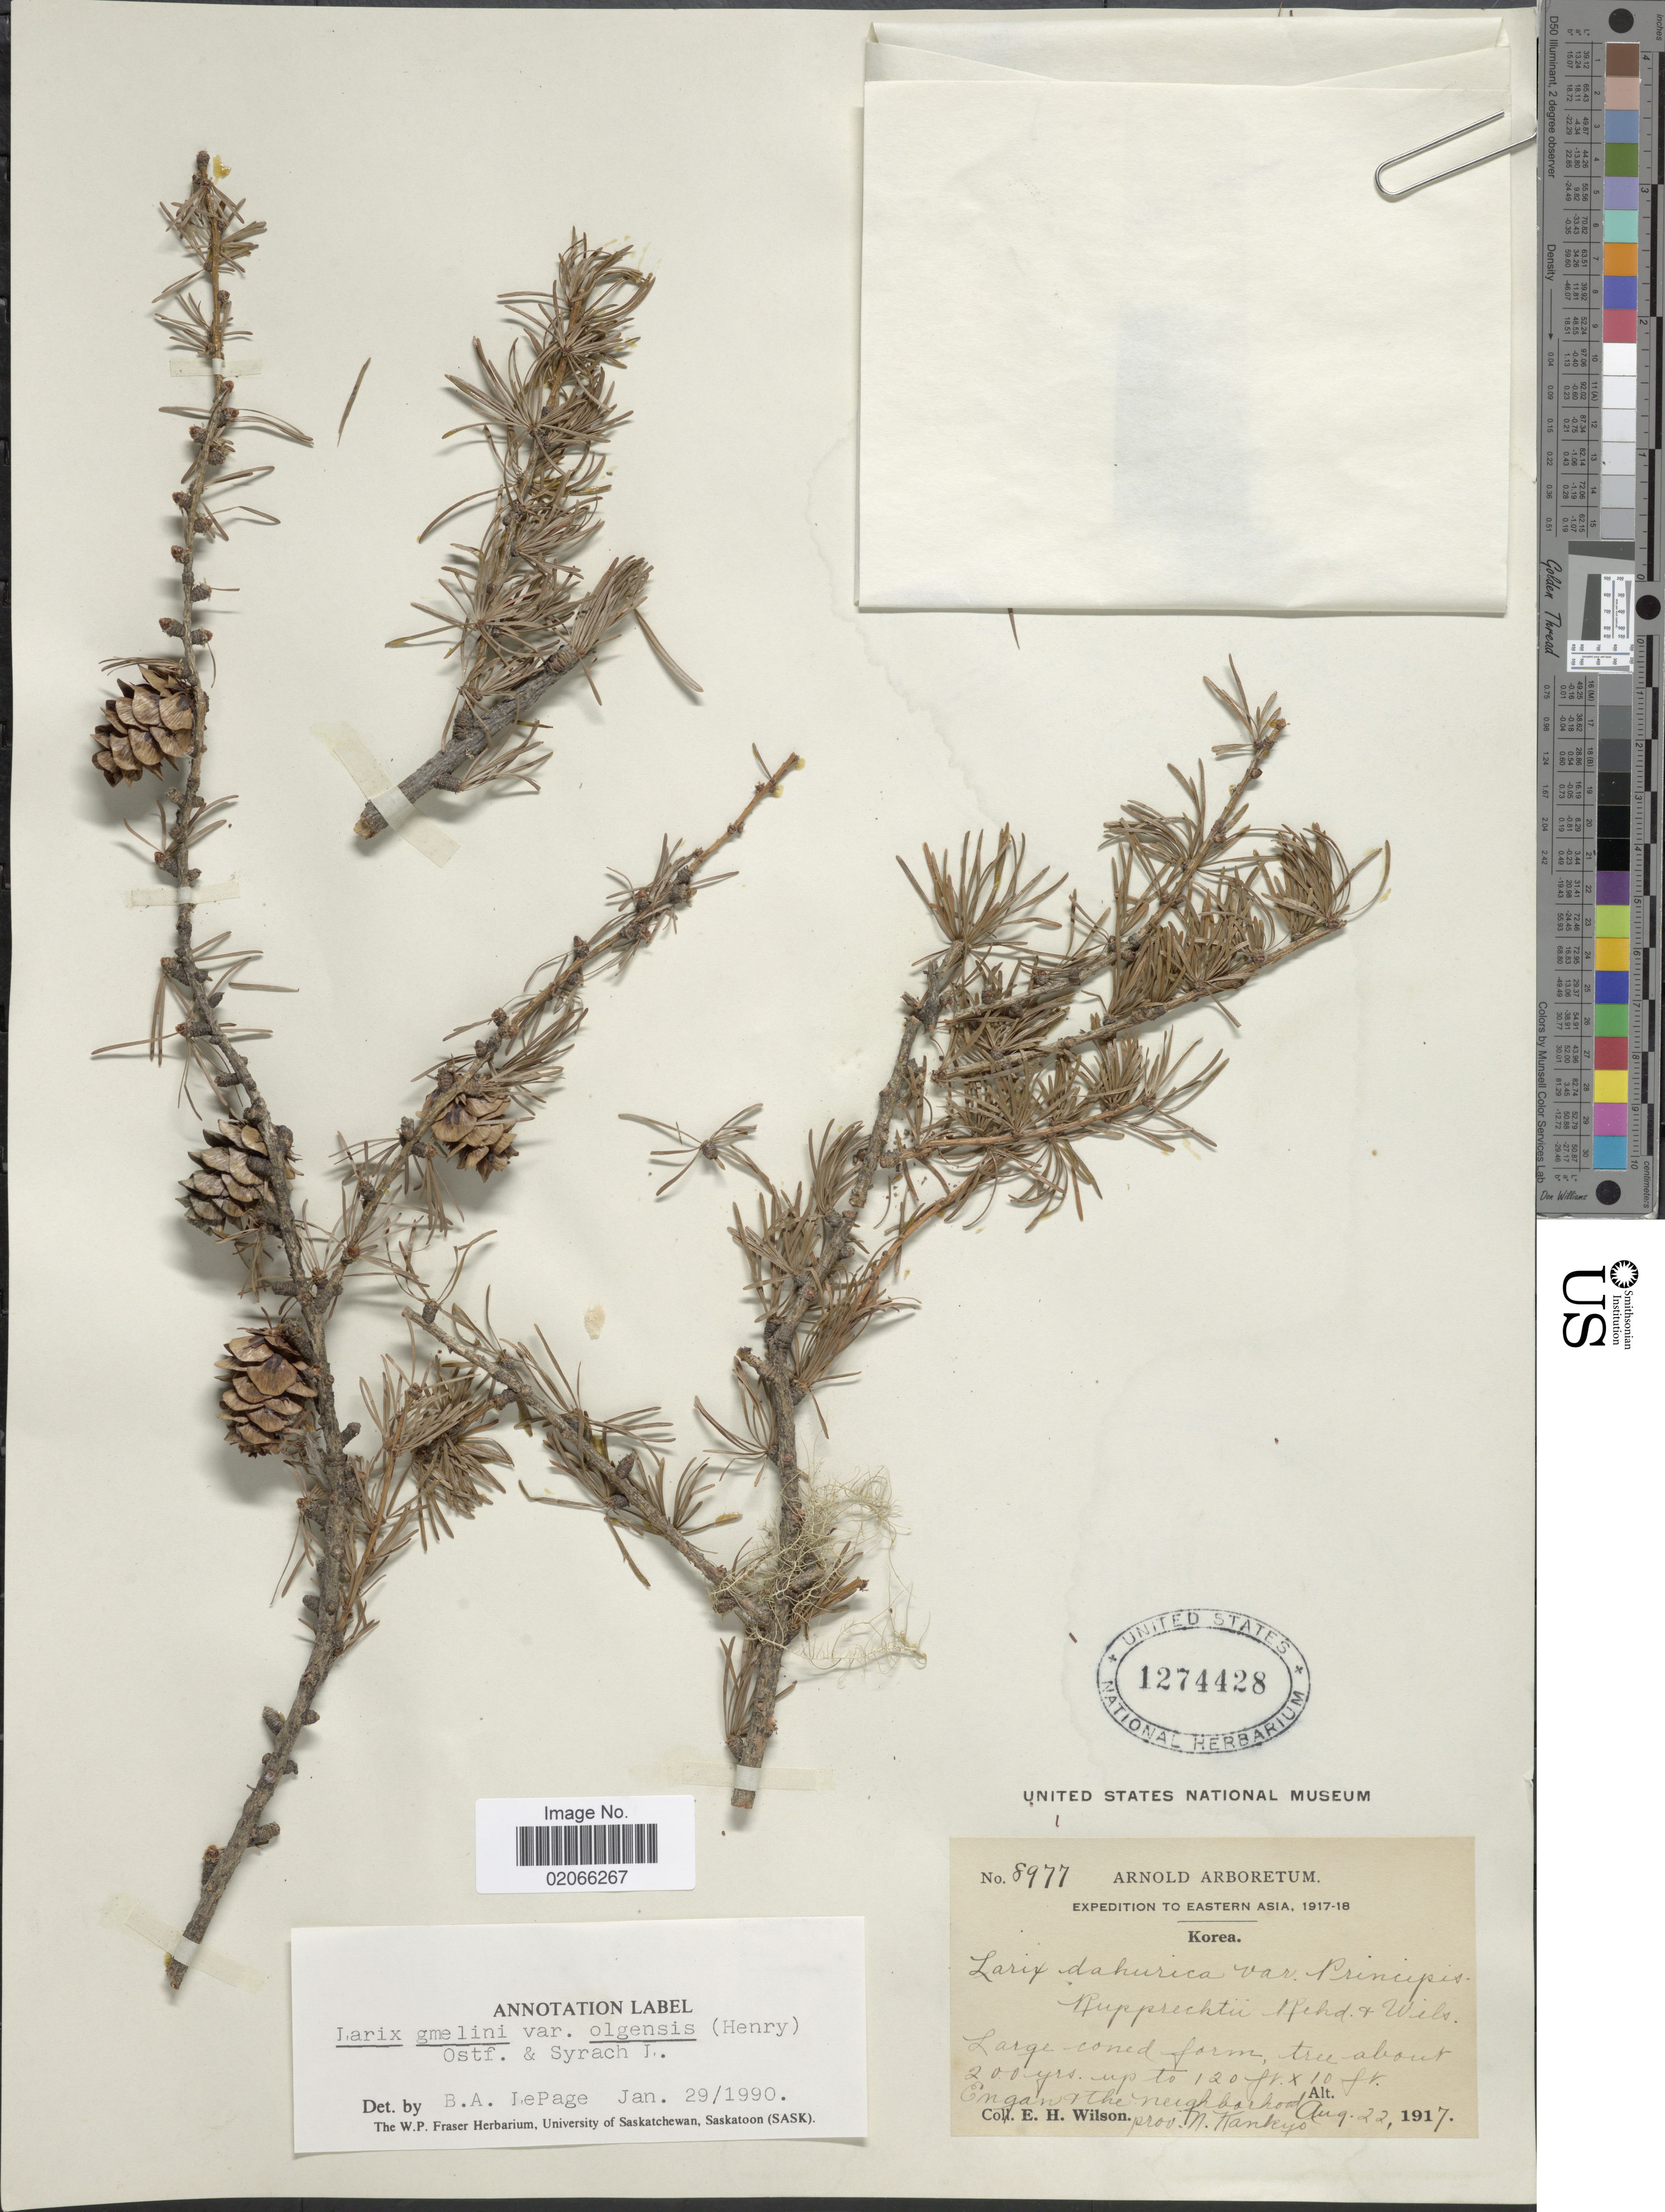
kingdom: Plantae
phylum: Tracheophyta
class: Pinopsida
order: Pinales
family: Pinaceae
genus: Larix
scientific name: Larix gmelinii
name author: (Rupr.) Kuzen.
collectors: E. Wilson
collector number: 8977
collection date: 1917-08-22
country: North Korea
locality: Eastern Asia, prov. Kankyo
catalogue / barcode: US 1274428